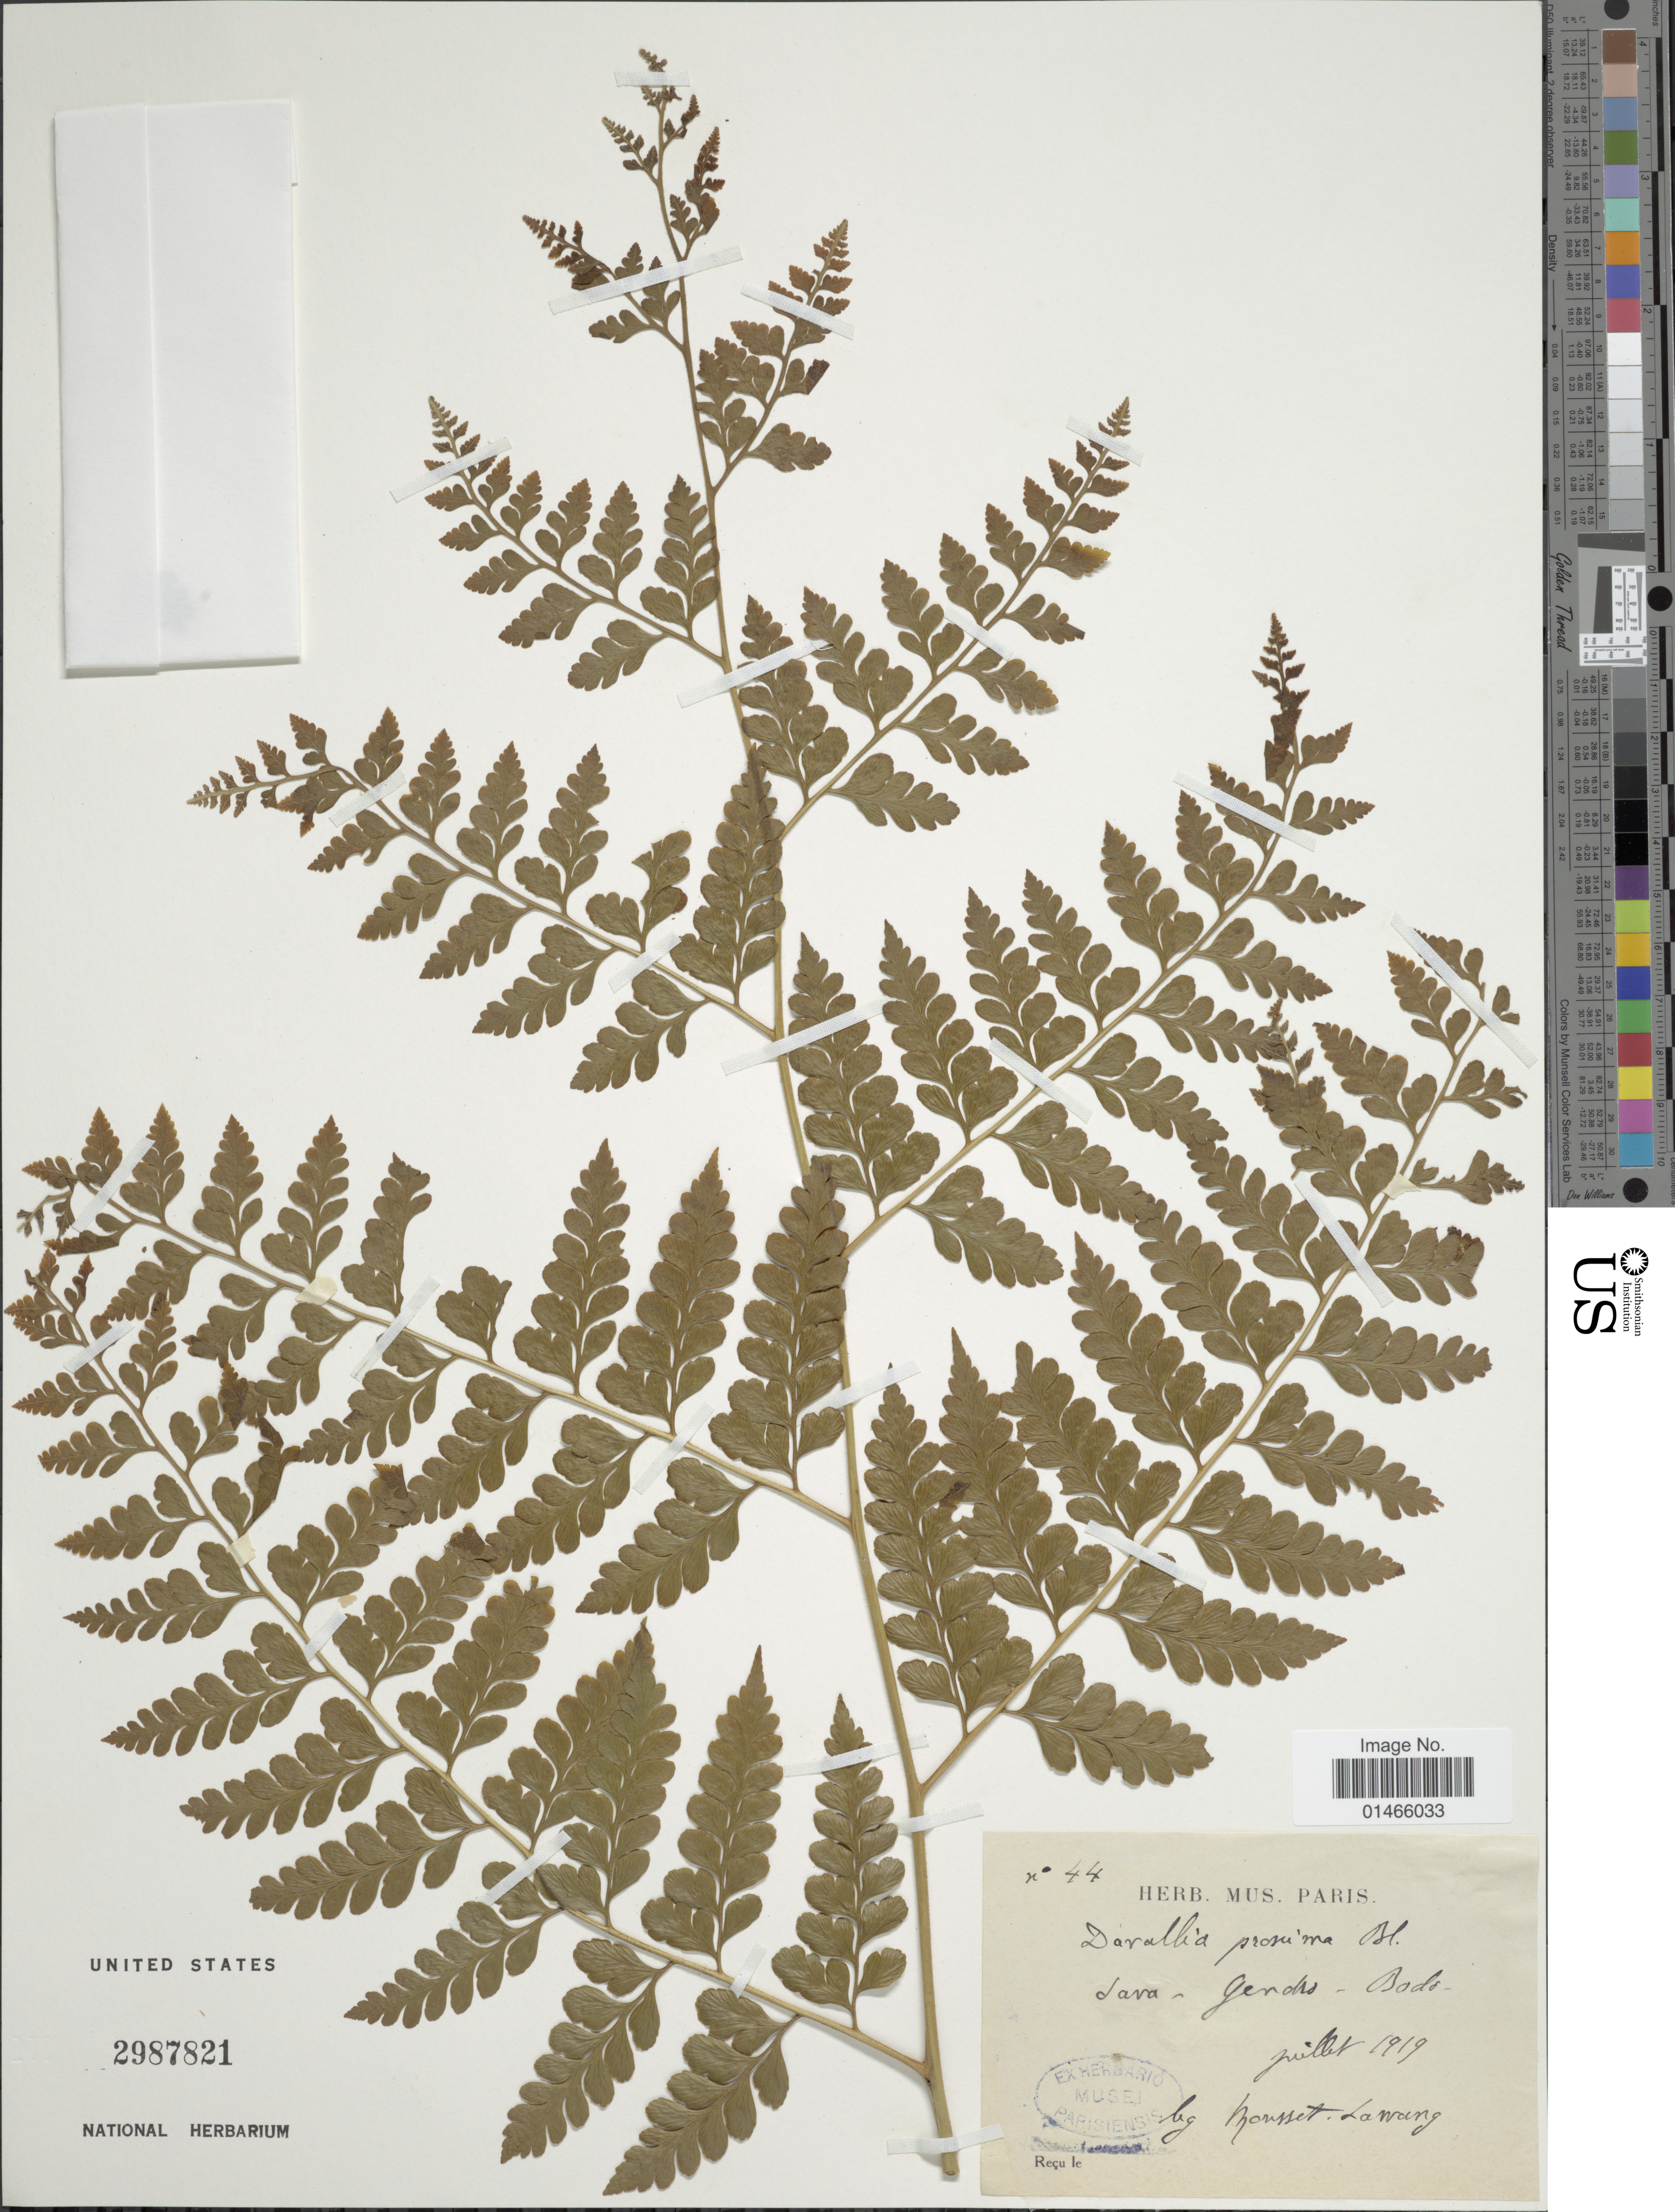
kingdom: Plantae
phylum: Tracheophyta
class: Polypodiopsida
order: Polypodiales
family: Dennstaedtiaceae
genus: Microlepia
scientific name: Microlepia proxima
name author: (Blume) C. Presl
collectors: Mousset-Lawang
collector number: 44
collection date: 1919-07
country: Indonesia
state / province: Java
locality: Gendro- Bodo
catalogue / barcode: US 2987821